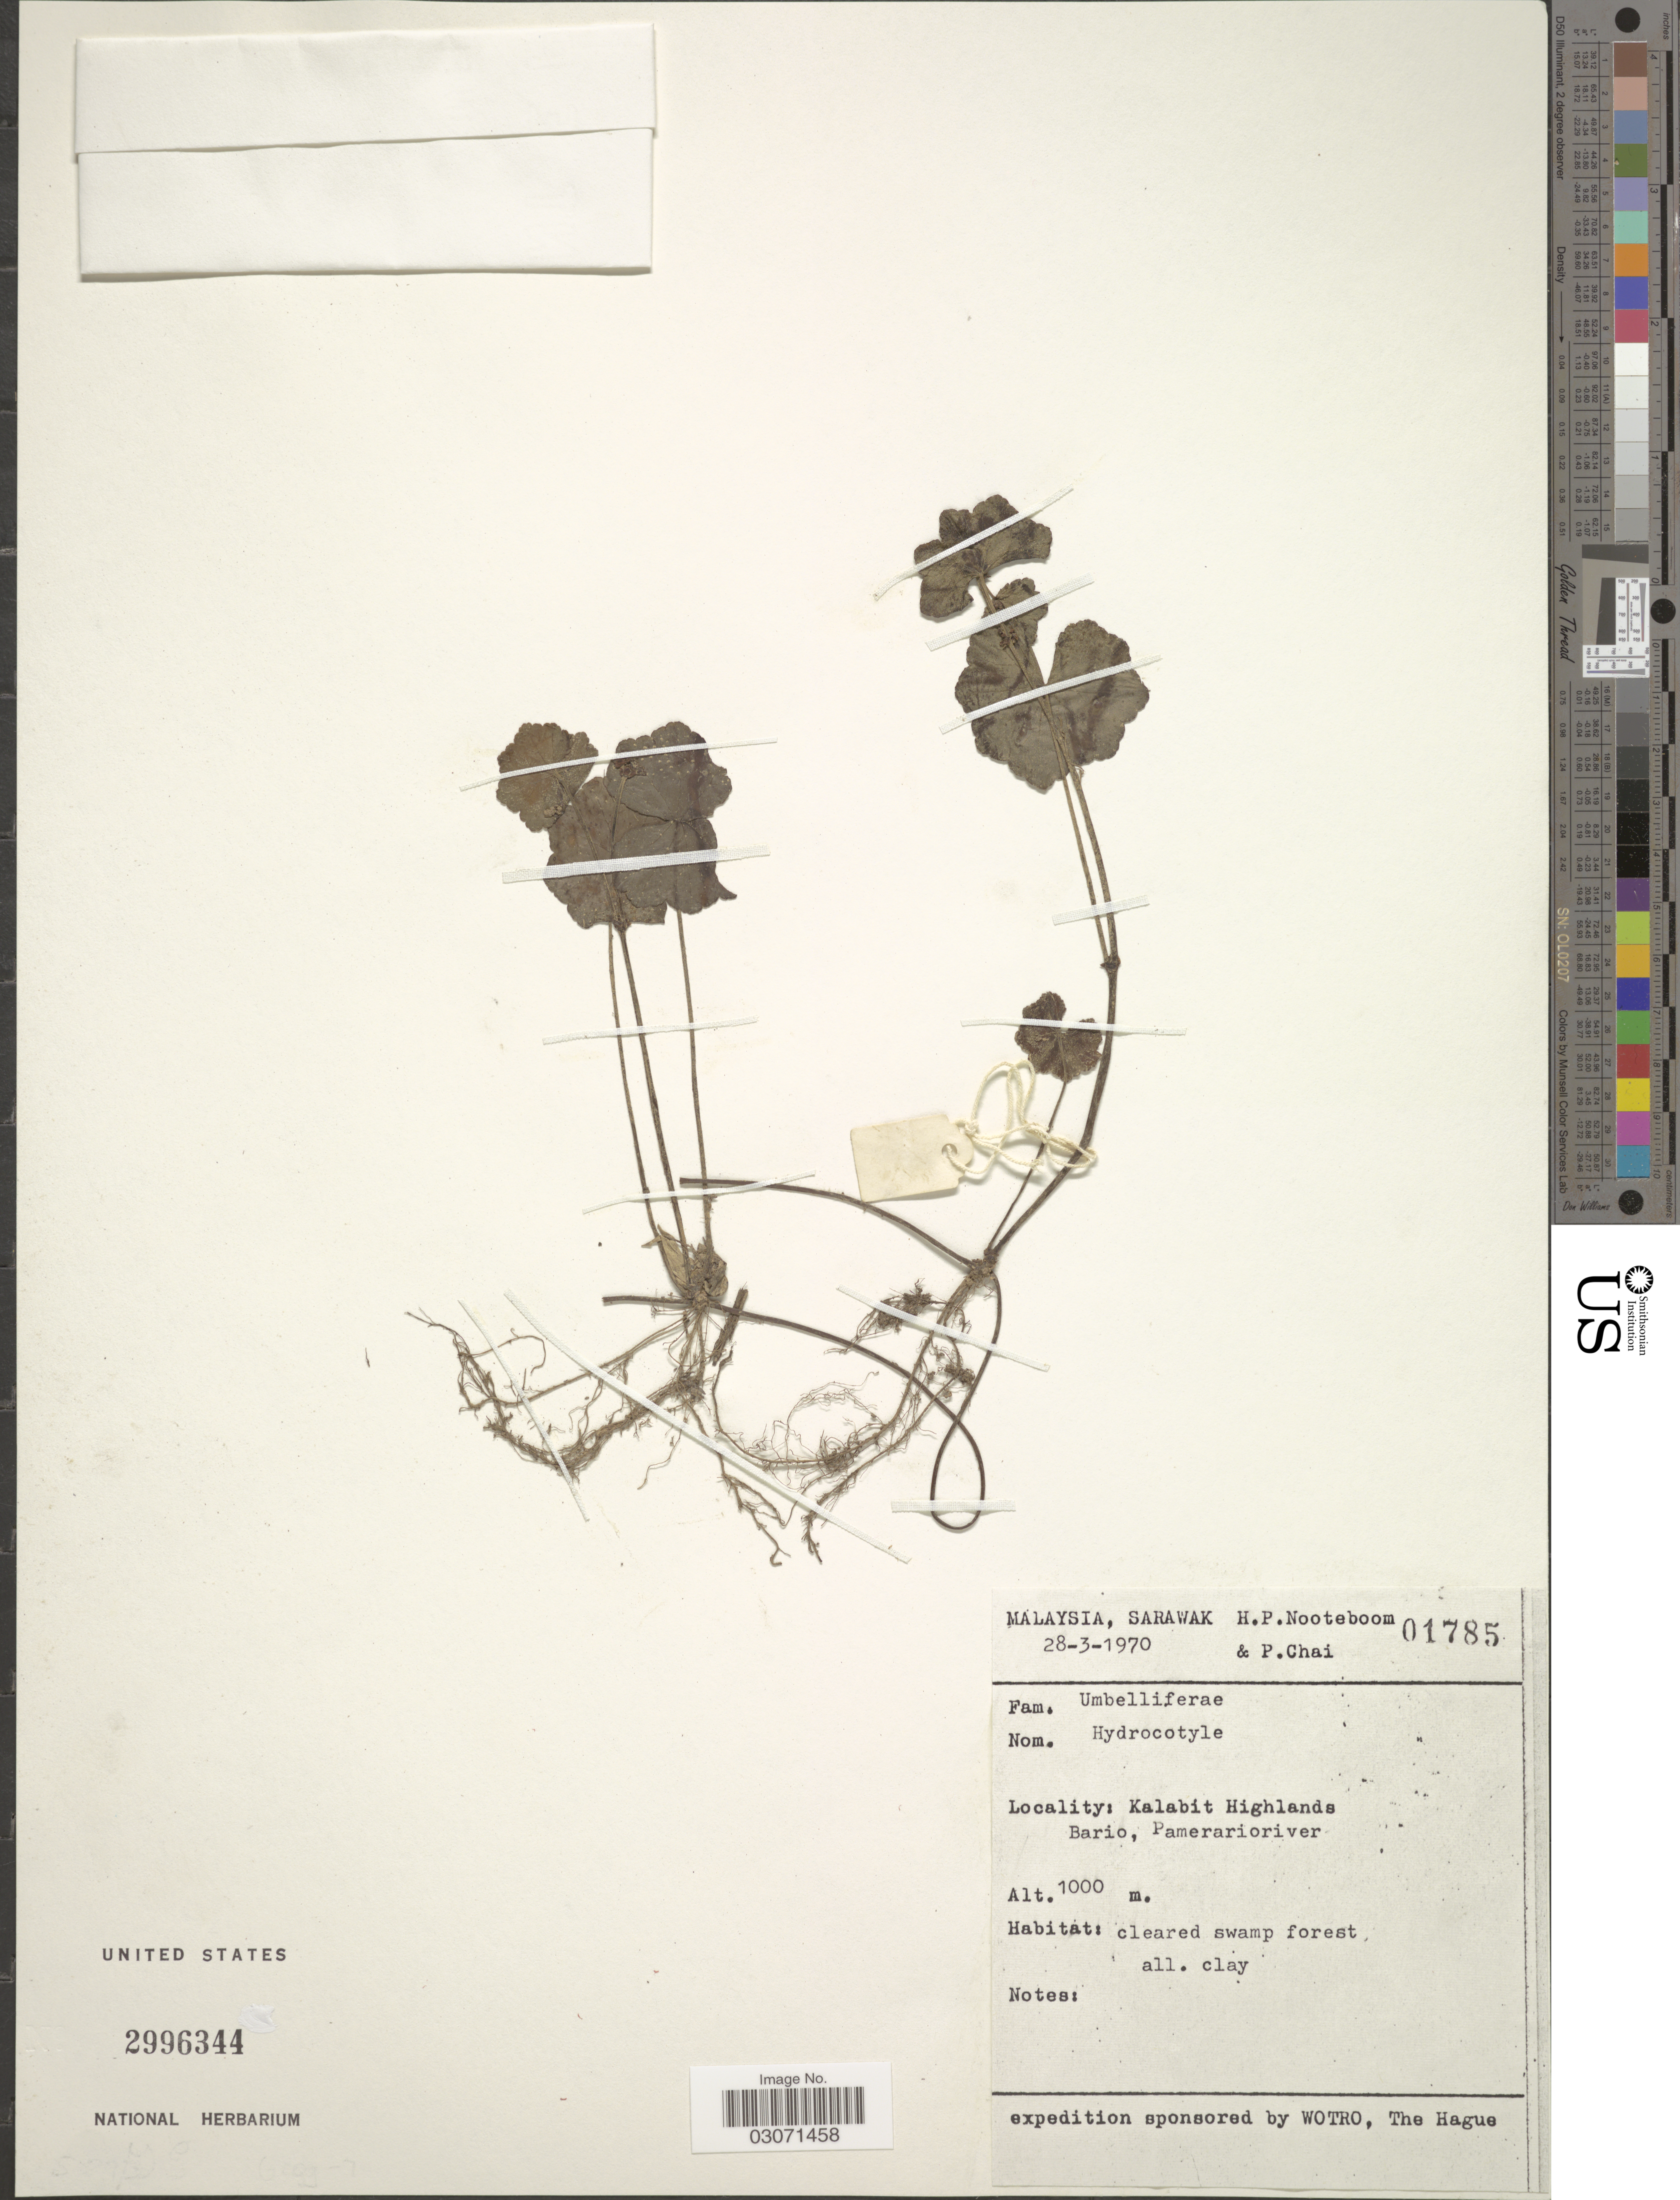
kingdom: Plantae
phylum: Tracheophyta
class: Magnoliopsida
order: Apiales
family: Araliaceae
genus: Hydrocotyle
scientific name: Hydrocotyle sp.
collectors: H. P. Nooteboom & P. Chai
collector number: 01785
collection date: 1970-03-28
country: Malaysia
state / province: Sarawak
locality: Kalabit Highlands Bario, Pamerarioriver.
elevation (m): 1000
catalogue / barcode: US 2996344